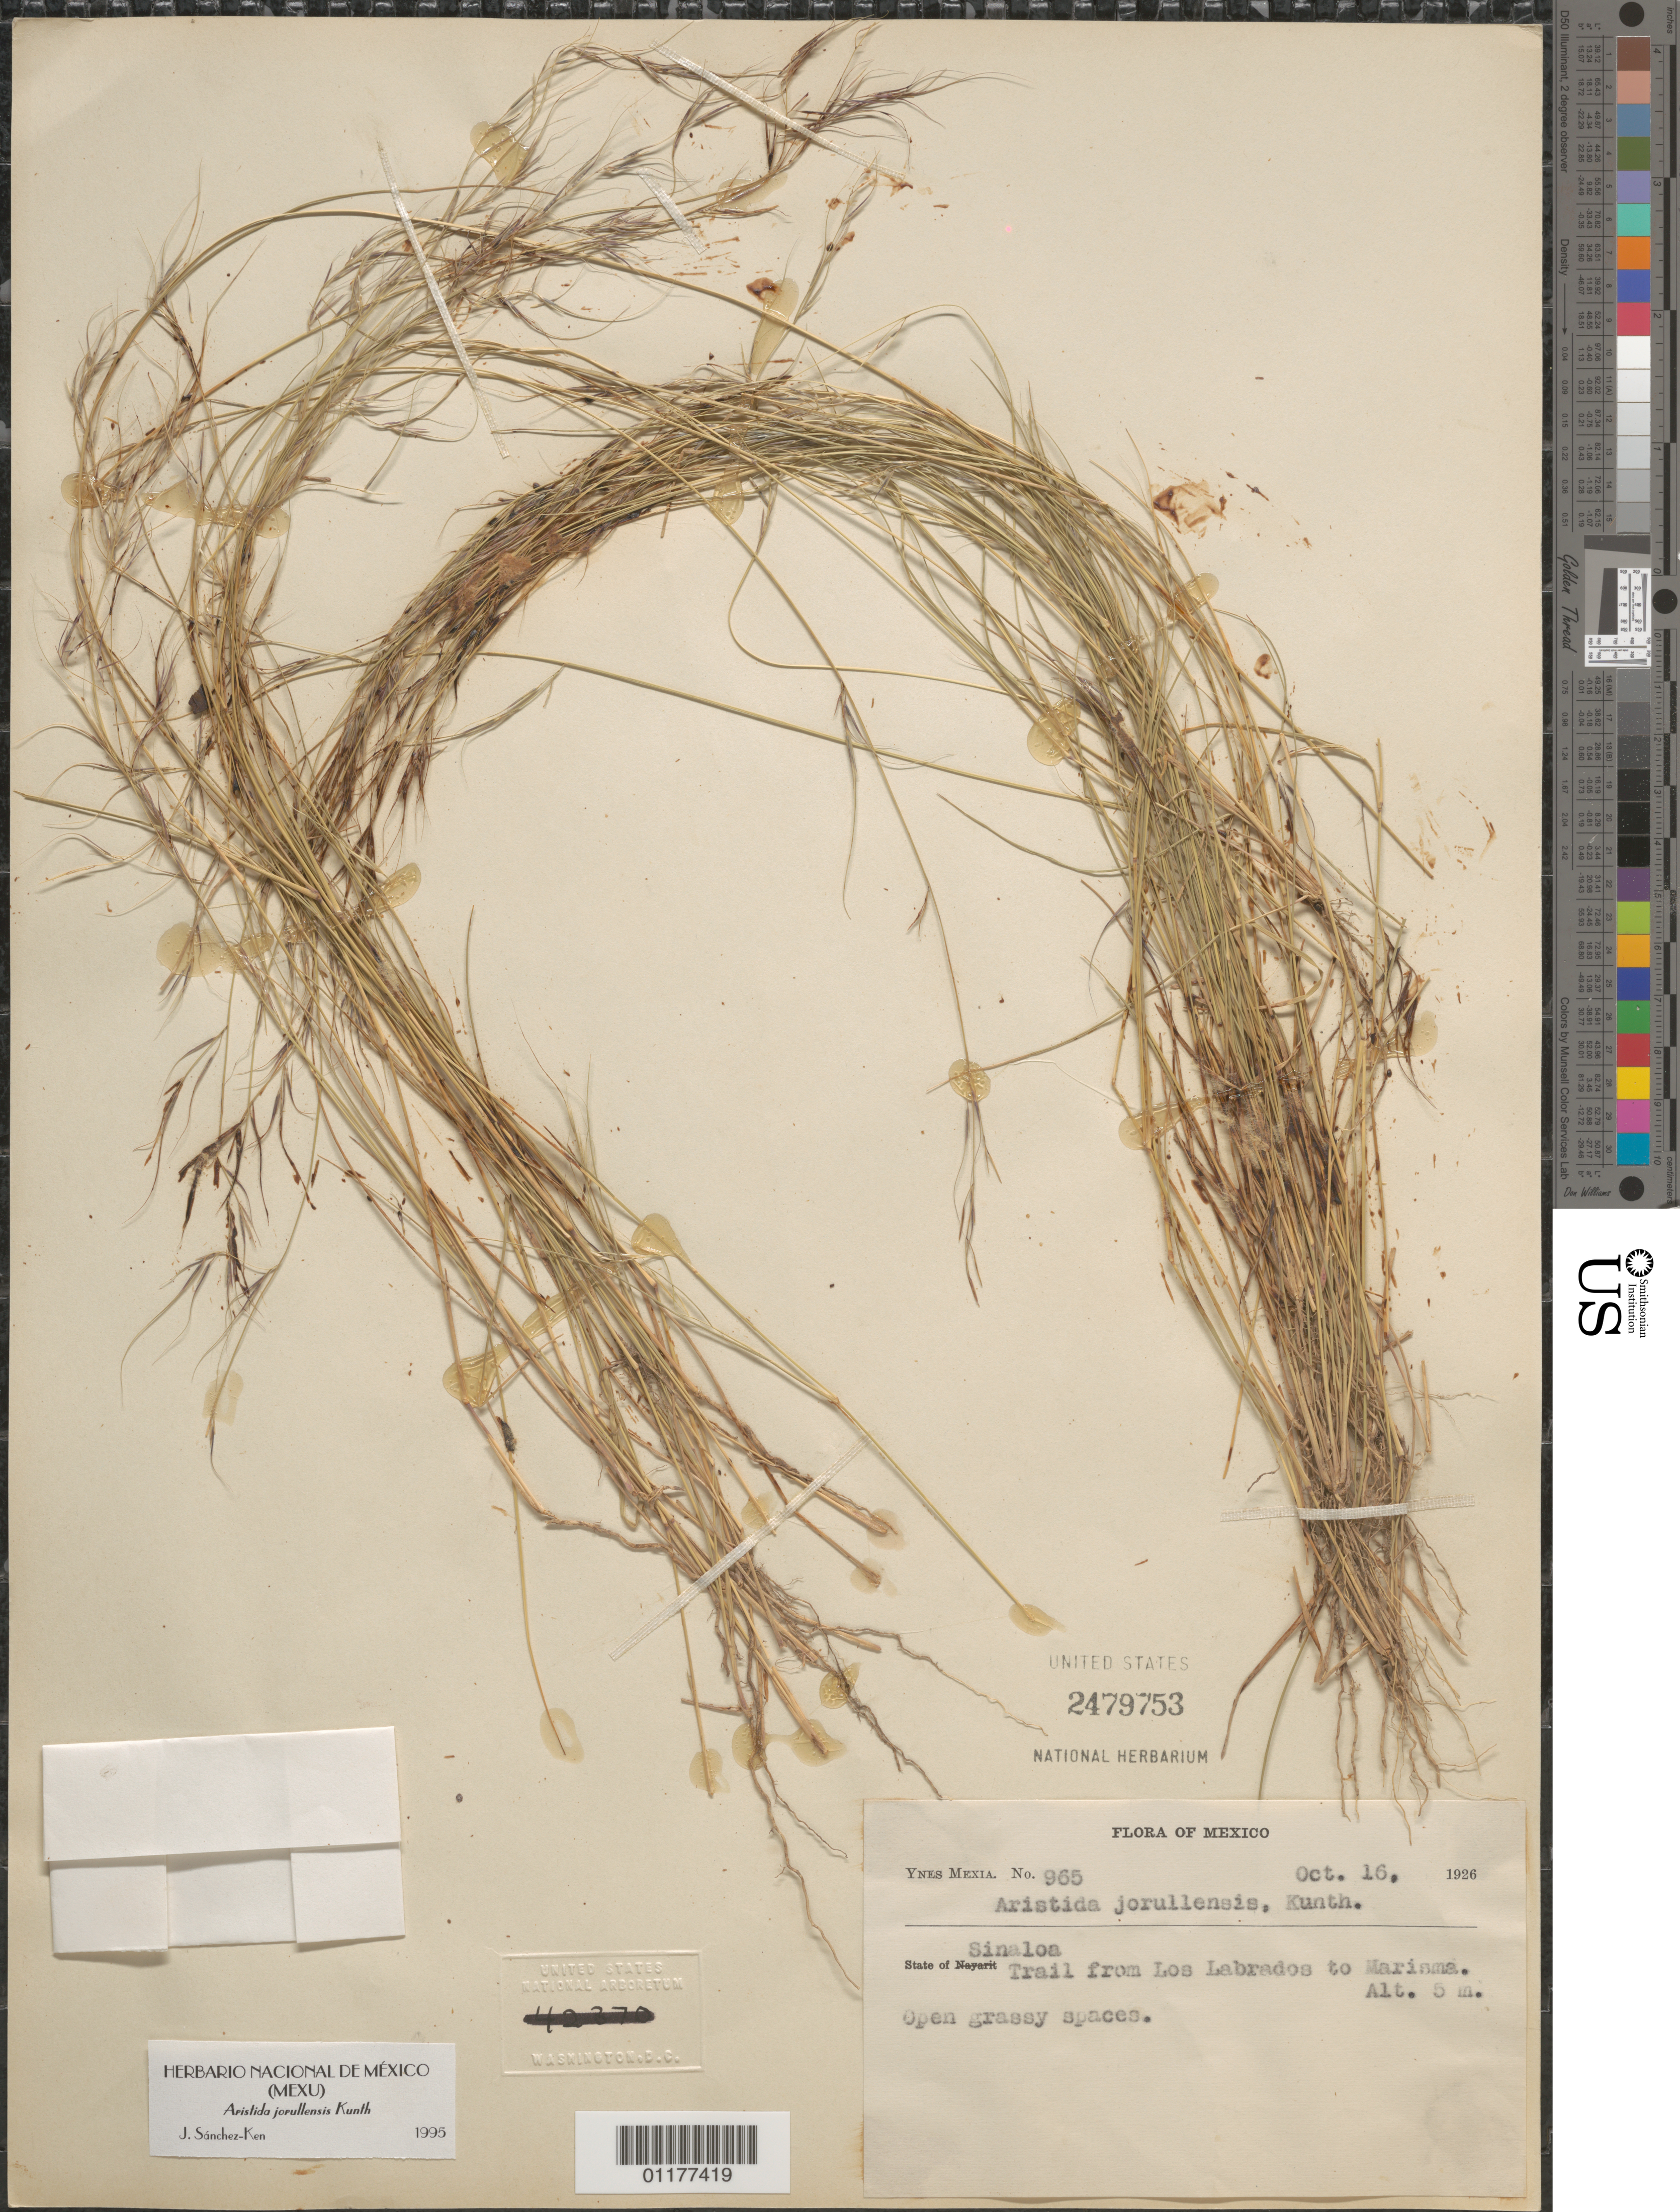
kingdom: Plantae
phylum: Tracheophyta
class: Liliopsida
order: Poales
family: Poaceae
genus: Aristida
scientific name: Aristida jorullensis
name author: Kunth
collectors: Y. Mexia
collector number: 965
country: Mexico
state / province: Sinaloa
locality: Trail from Los Labrados to Marinma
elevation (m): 5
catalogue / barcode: US 2479753